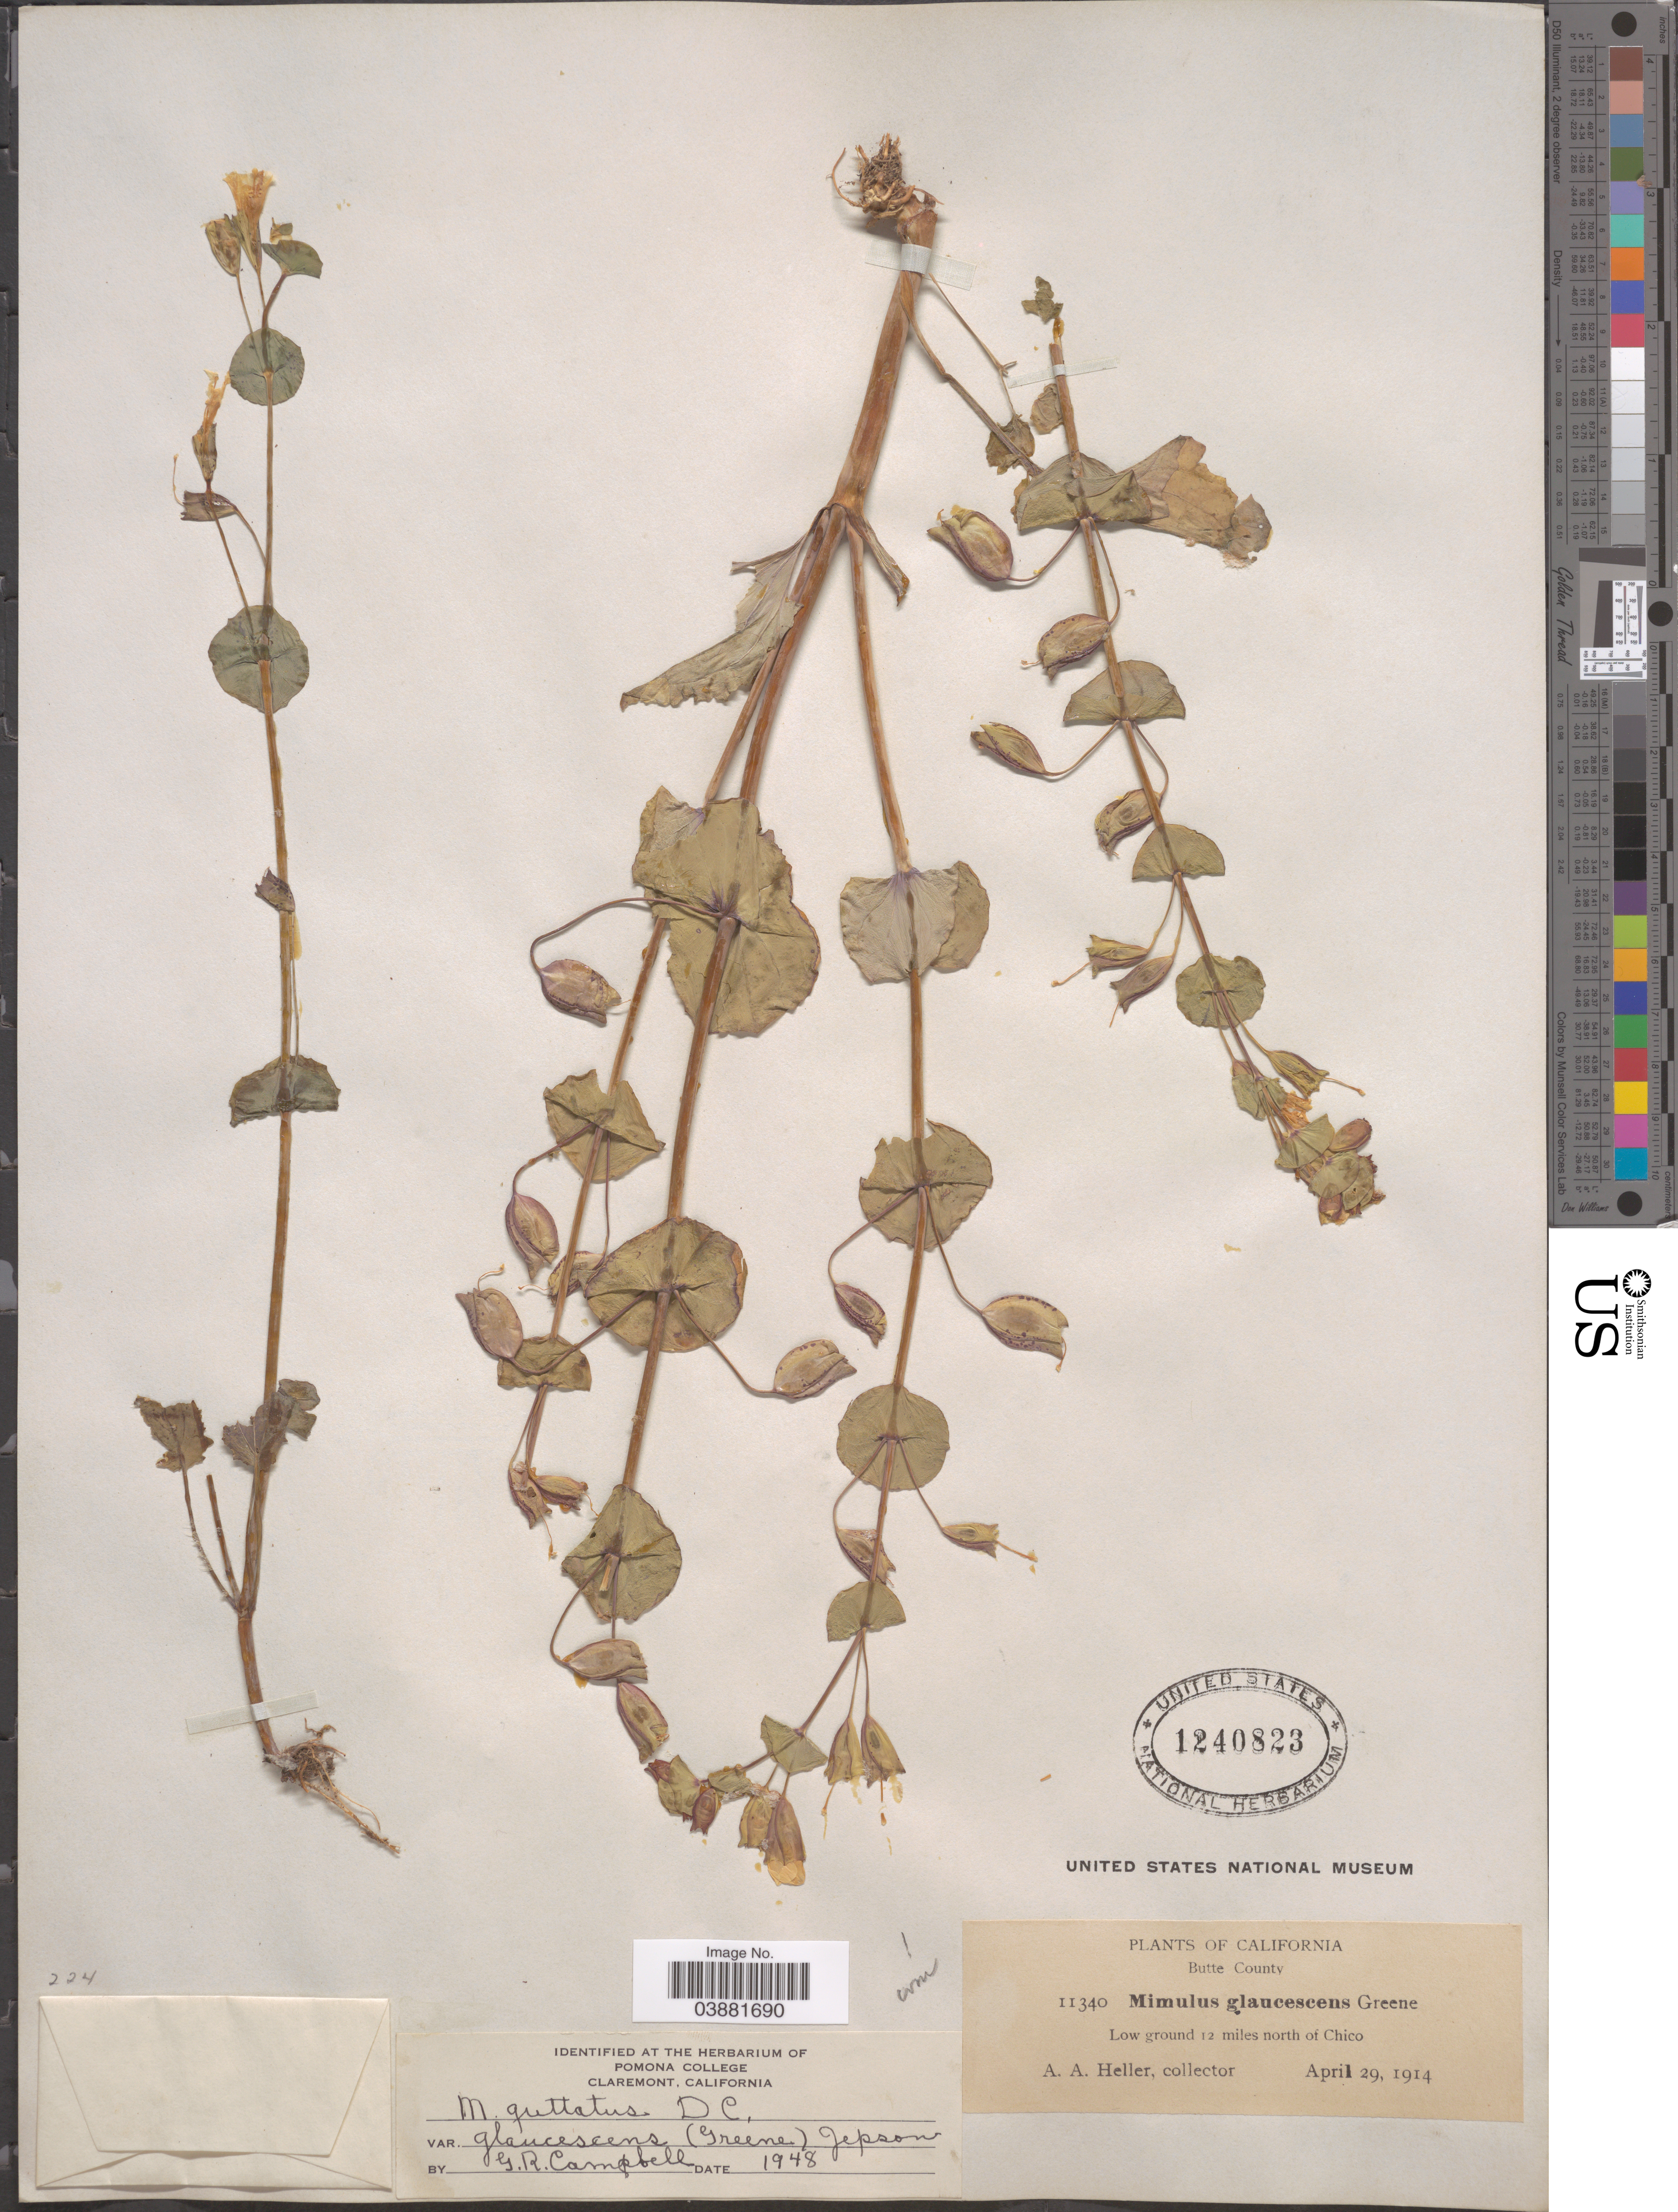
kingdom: Plantae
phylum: Tracheophyta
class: Magnoliopsida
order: Lamiales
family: Phrymaceae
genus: Mimulus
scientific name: Mimulus guttatus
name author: DC.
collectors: A. A. Heller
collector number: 11340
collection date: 1914-04-29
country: United States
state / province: California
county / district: Butte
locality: Butte County. Low ground 12 miles north of Chico.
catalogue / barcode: US 1240823